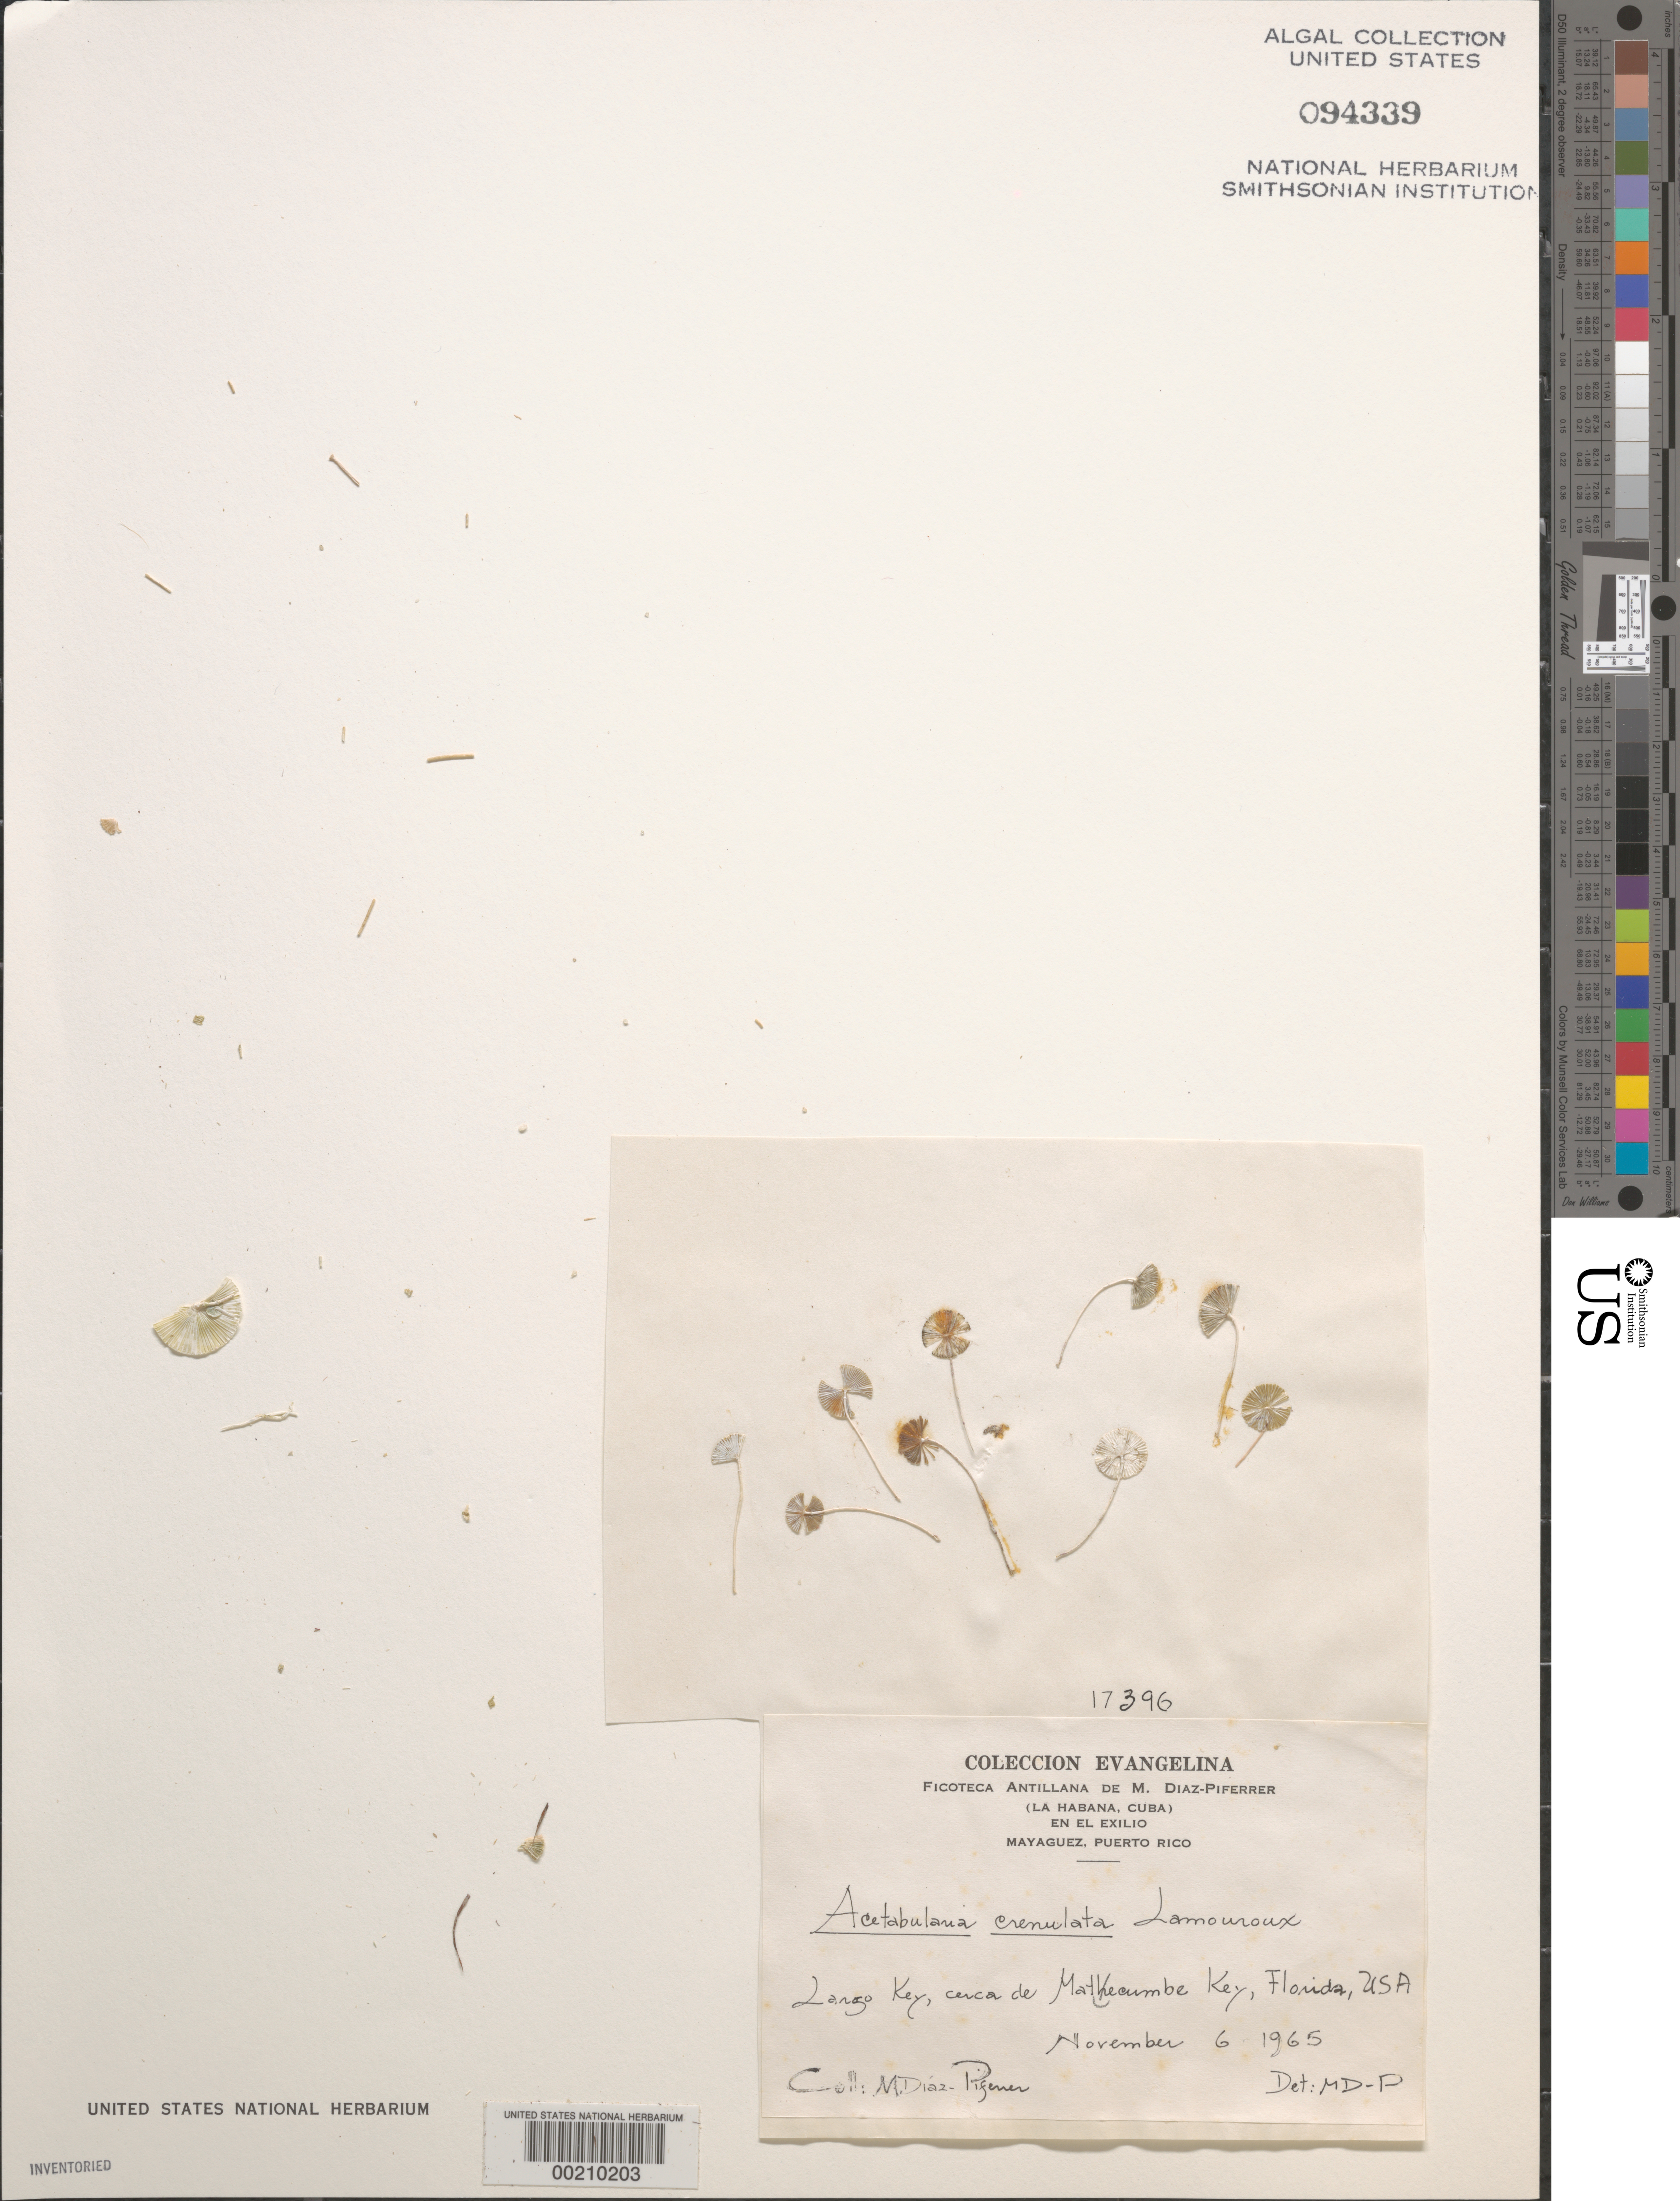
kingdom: Plantae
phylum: Chlorophyta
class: Ulvophyceae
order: Dasycladales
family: Polyphysaceae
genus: Acetabularia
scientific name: Acetabularia acetabulum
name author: J.V.Lamouroux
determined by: Diaz-Piferrer, M.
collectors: M. Diaz-Piferrer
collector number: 17396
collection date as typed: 06 Nov 1965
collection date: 1965-11-06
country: United States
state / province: Florida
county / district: Monroe County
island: Key Largo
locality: Near Upper Matecumbe Key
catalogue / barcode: US 94339